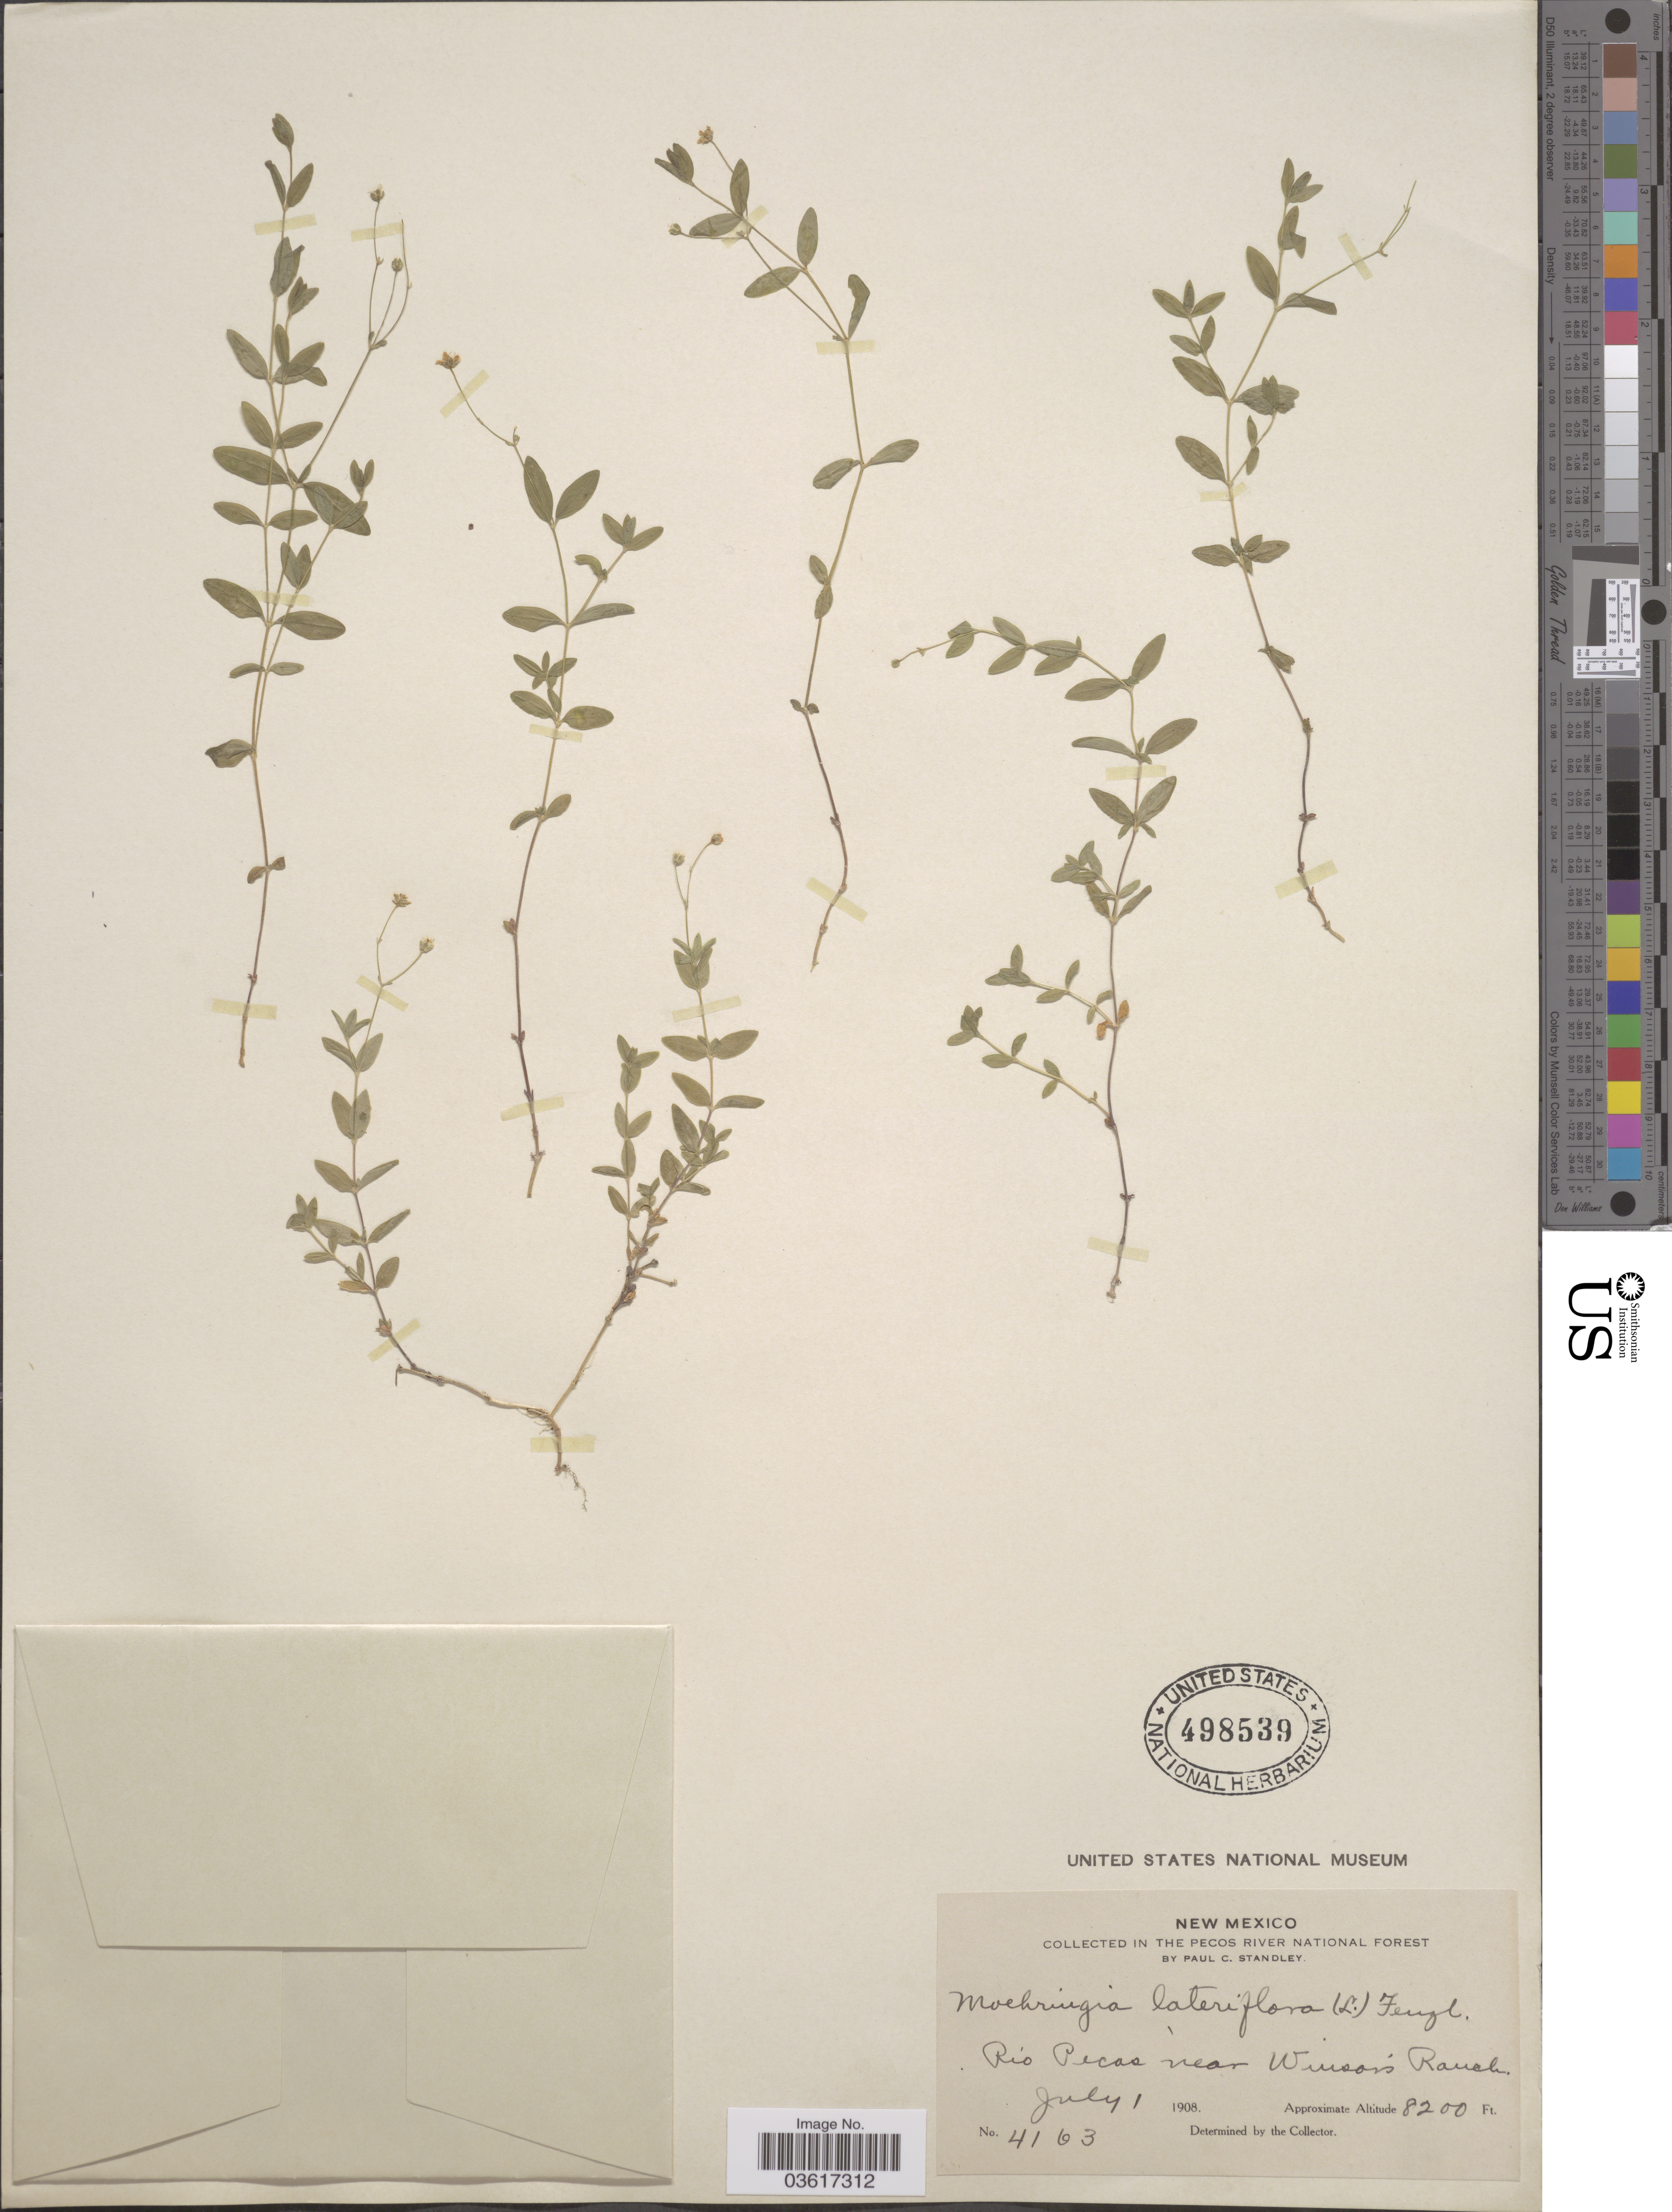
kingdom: Plantae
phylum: Tracheophyta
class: Magnoliopsida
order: Caryophyllales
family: Caryophyllaceae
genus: Moehringia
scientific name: Moehringia lateriflora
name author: (L.) Fenzl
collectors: P. C. Standley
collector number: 4163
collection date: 1908-07-01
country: United States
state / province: New Mexico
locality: In The Pecos River National Forest. Rio Pecos near Winsor's Ranch.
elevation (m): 2499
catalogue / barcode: US 498539